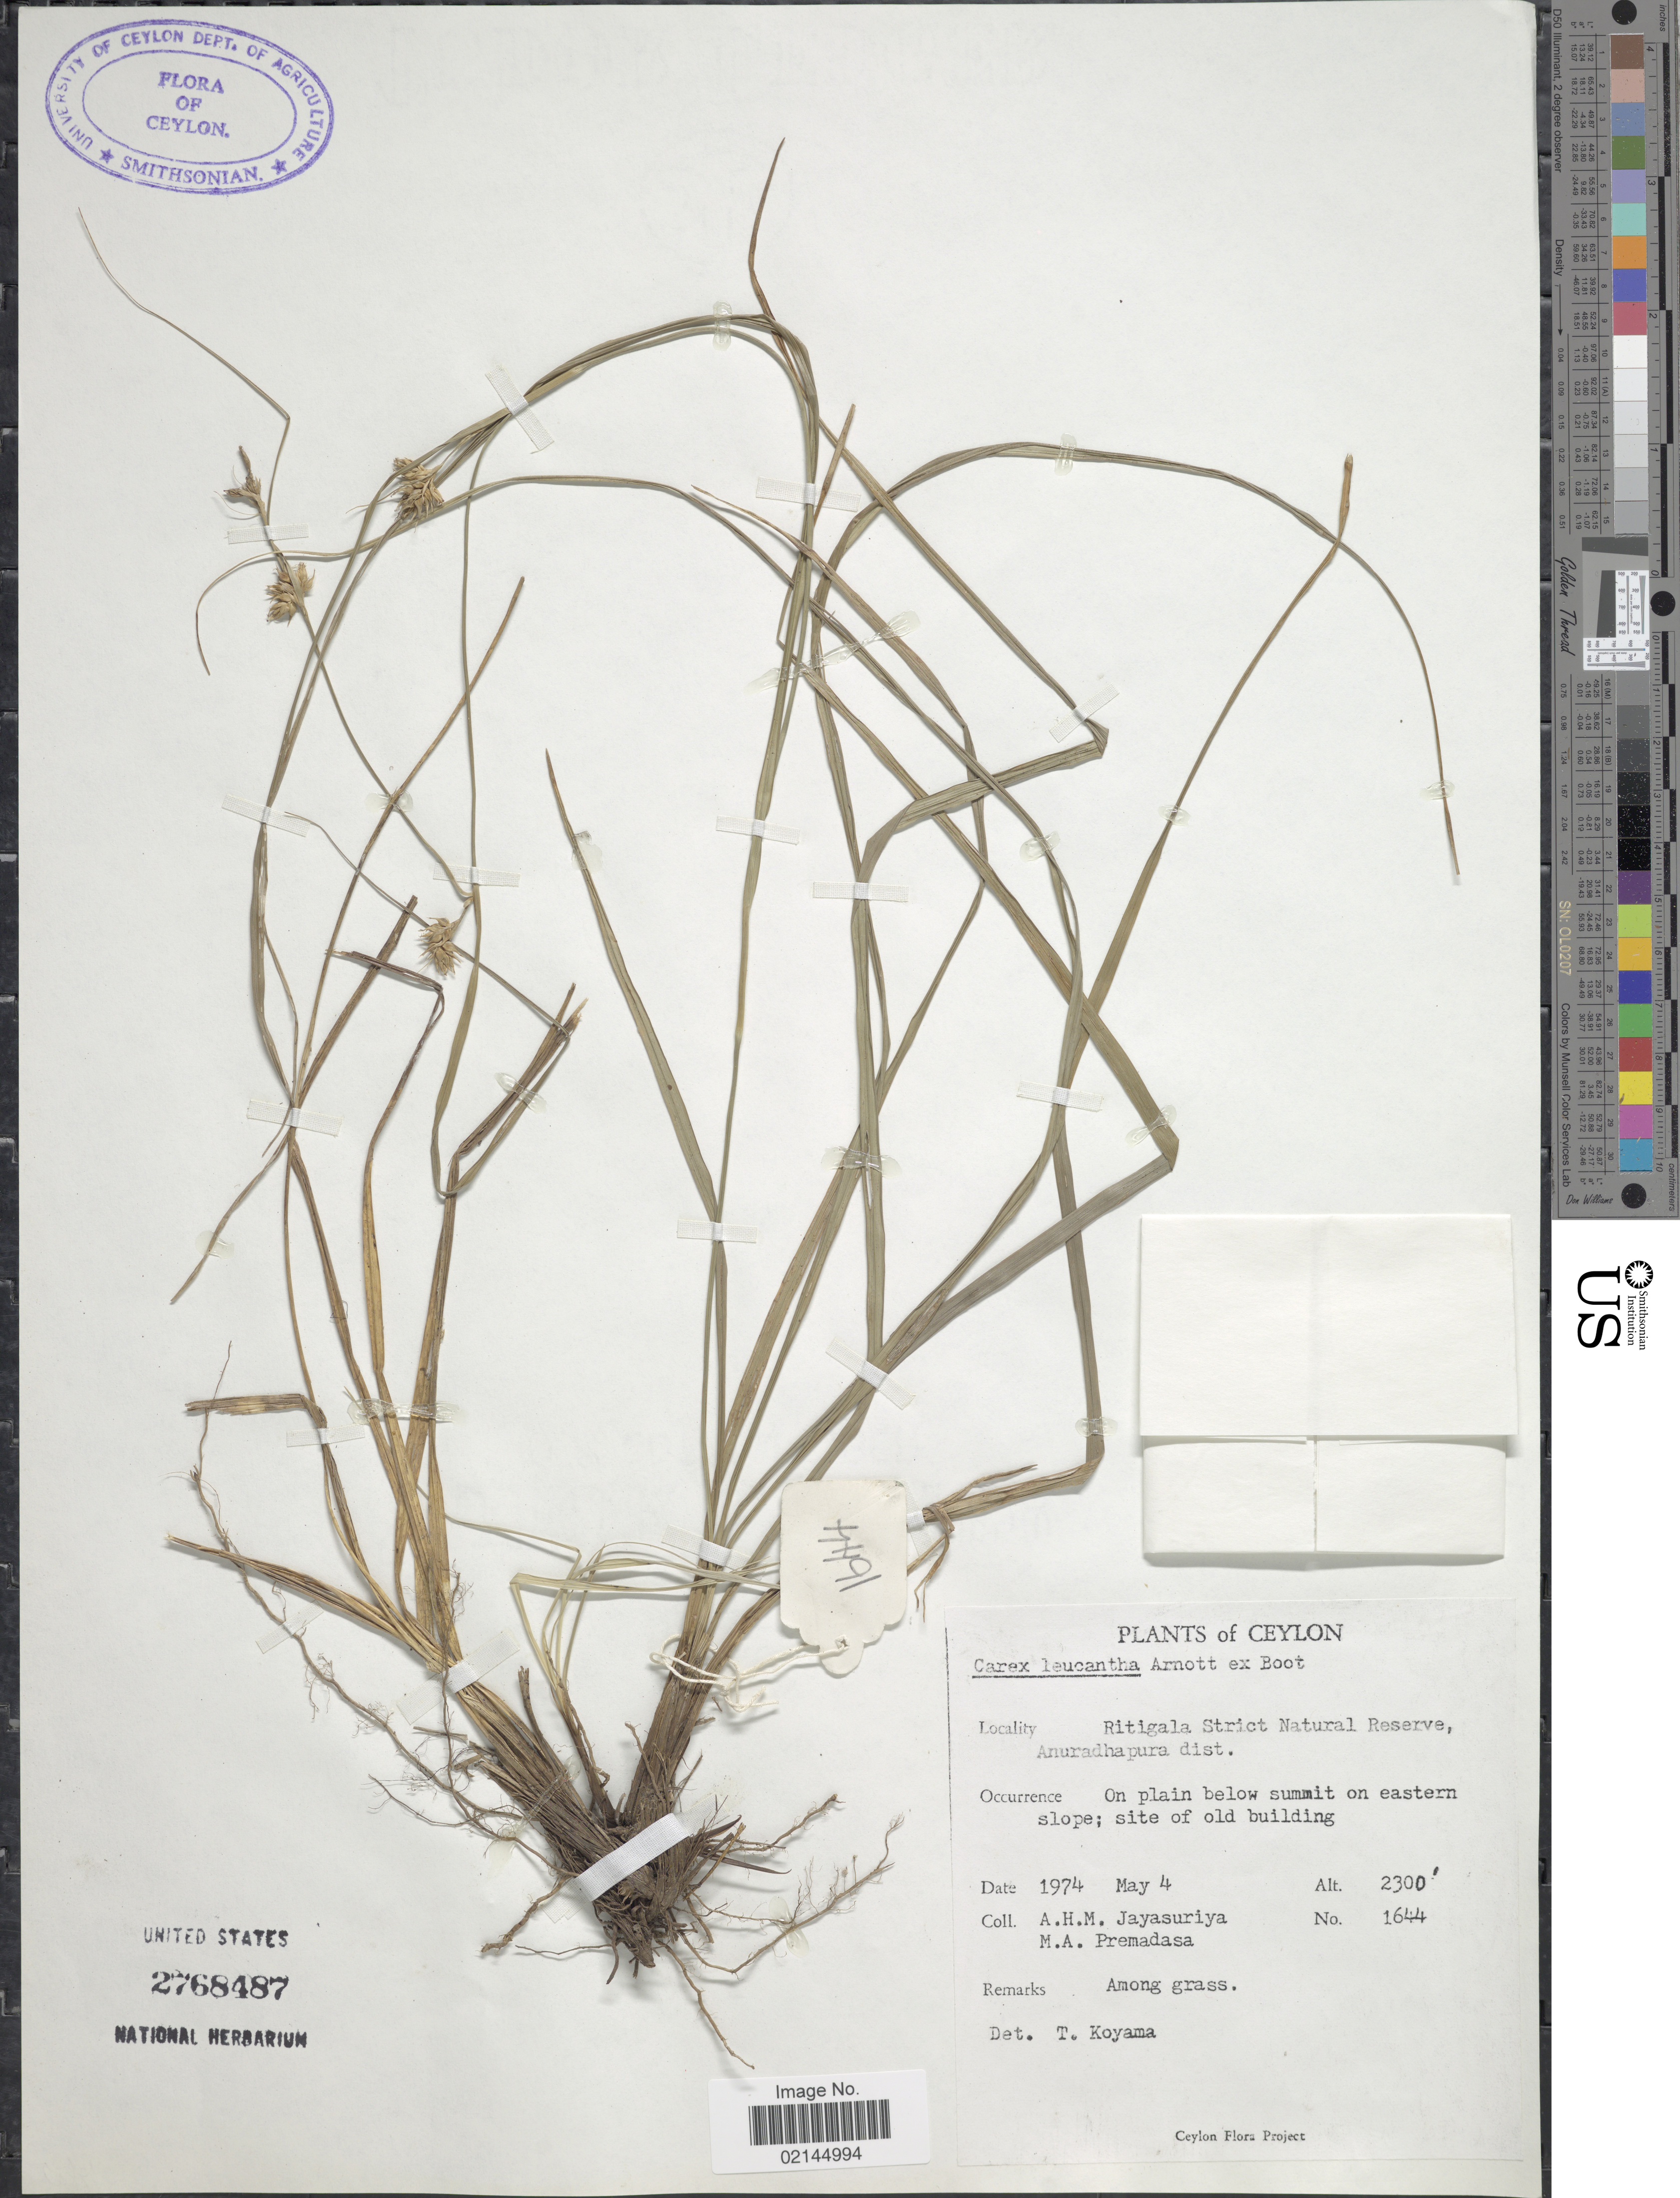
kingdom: Plantae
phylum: Tracheophyta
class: Liliopsida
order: Poales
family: Cyperaceae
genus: Carex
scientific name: Carex leucantha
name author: Arn. ex Boott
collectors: A. H. Jayasuriya & M. Premadasa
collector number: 1644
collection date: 1974-05-04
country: Sri Lanka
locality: Ceylon, Ritigala Strict Natural Reserve, Anuradhapura dist., on plain below summit on eastern slope; site of old building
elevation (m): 701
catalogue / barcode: US 2768487